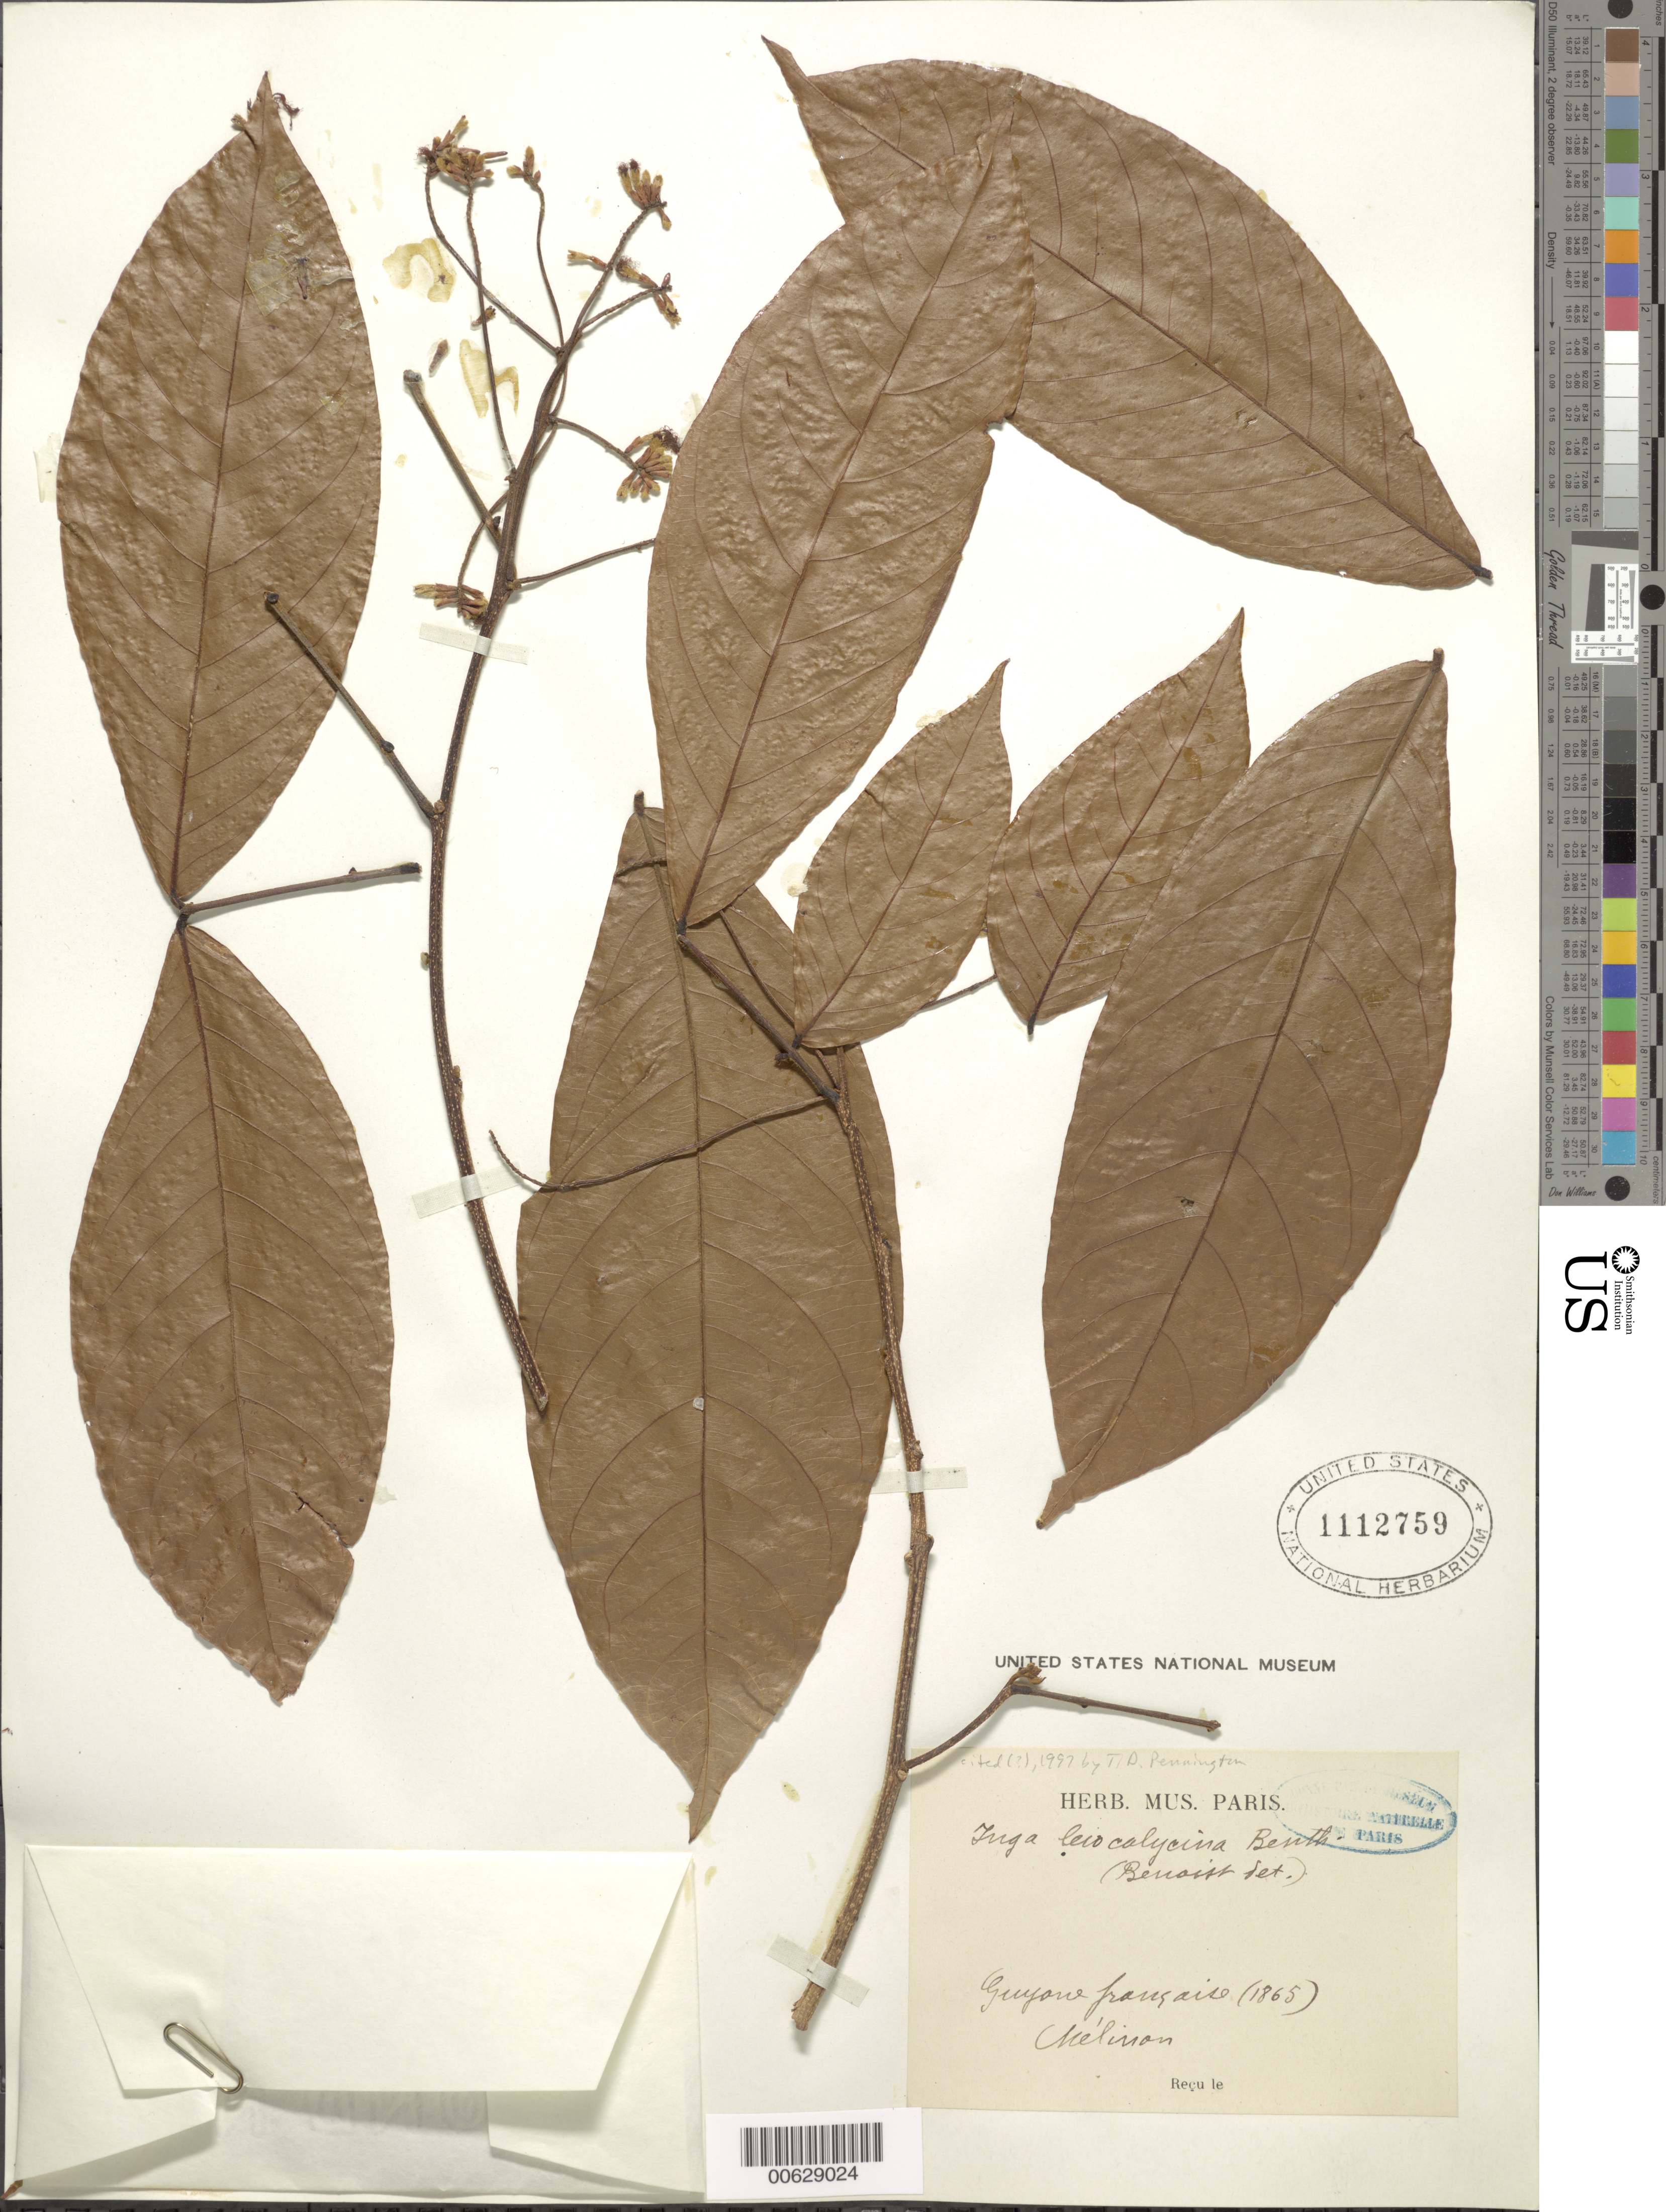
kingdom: Plantae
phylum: Tracheophyta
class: Magnoliopsida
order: Fabales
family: Fabaceae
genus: Inga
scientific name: Inga leiocalycina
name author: Benth.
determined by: Pennington, T. D., (K)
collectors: E. Mélinon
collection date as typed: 1865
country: French Guiana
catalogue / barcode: US 1112759